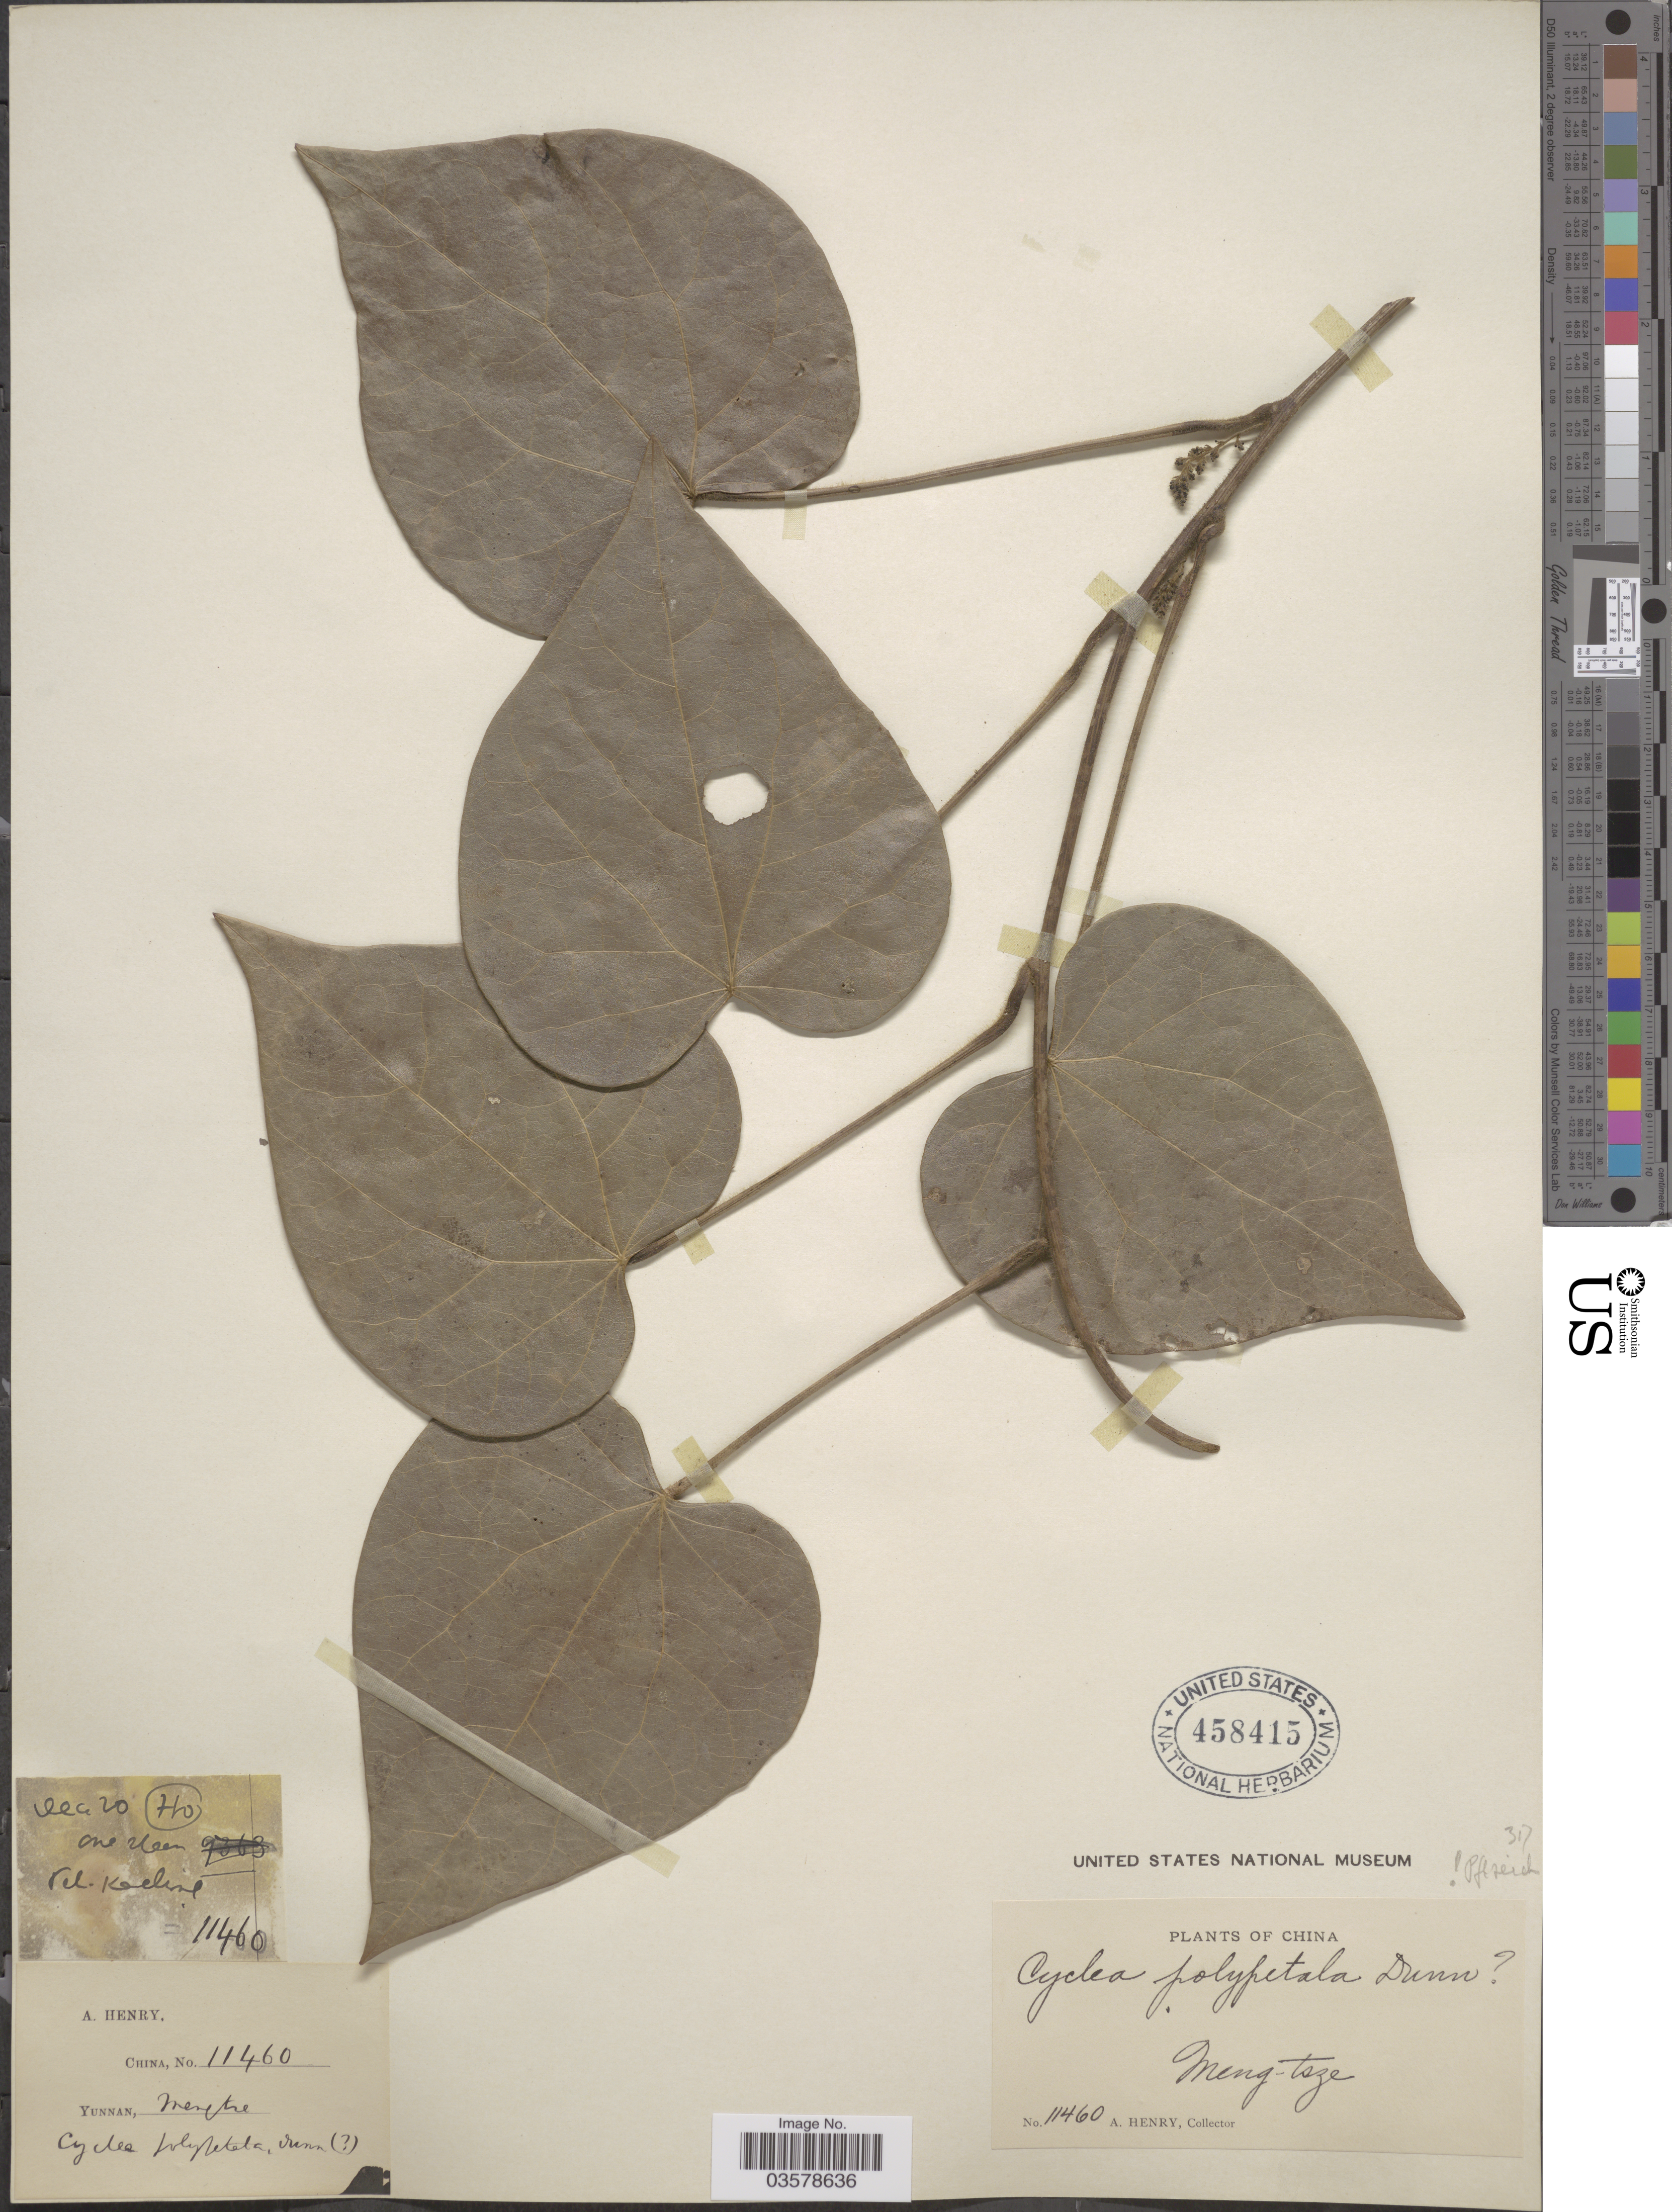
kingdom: Plantae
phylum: Tracheophyta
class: Magnoliopsida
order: Ranunculales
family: Menispermaceae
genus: Cyclea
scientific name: Cyclea polypetala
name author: Dunn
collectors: A. Henry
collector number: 11460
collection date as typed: Transcribed d/m/y: /12/20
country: China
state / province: Yunnan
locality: Meng-tsze.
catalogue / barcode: US 458415